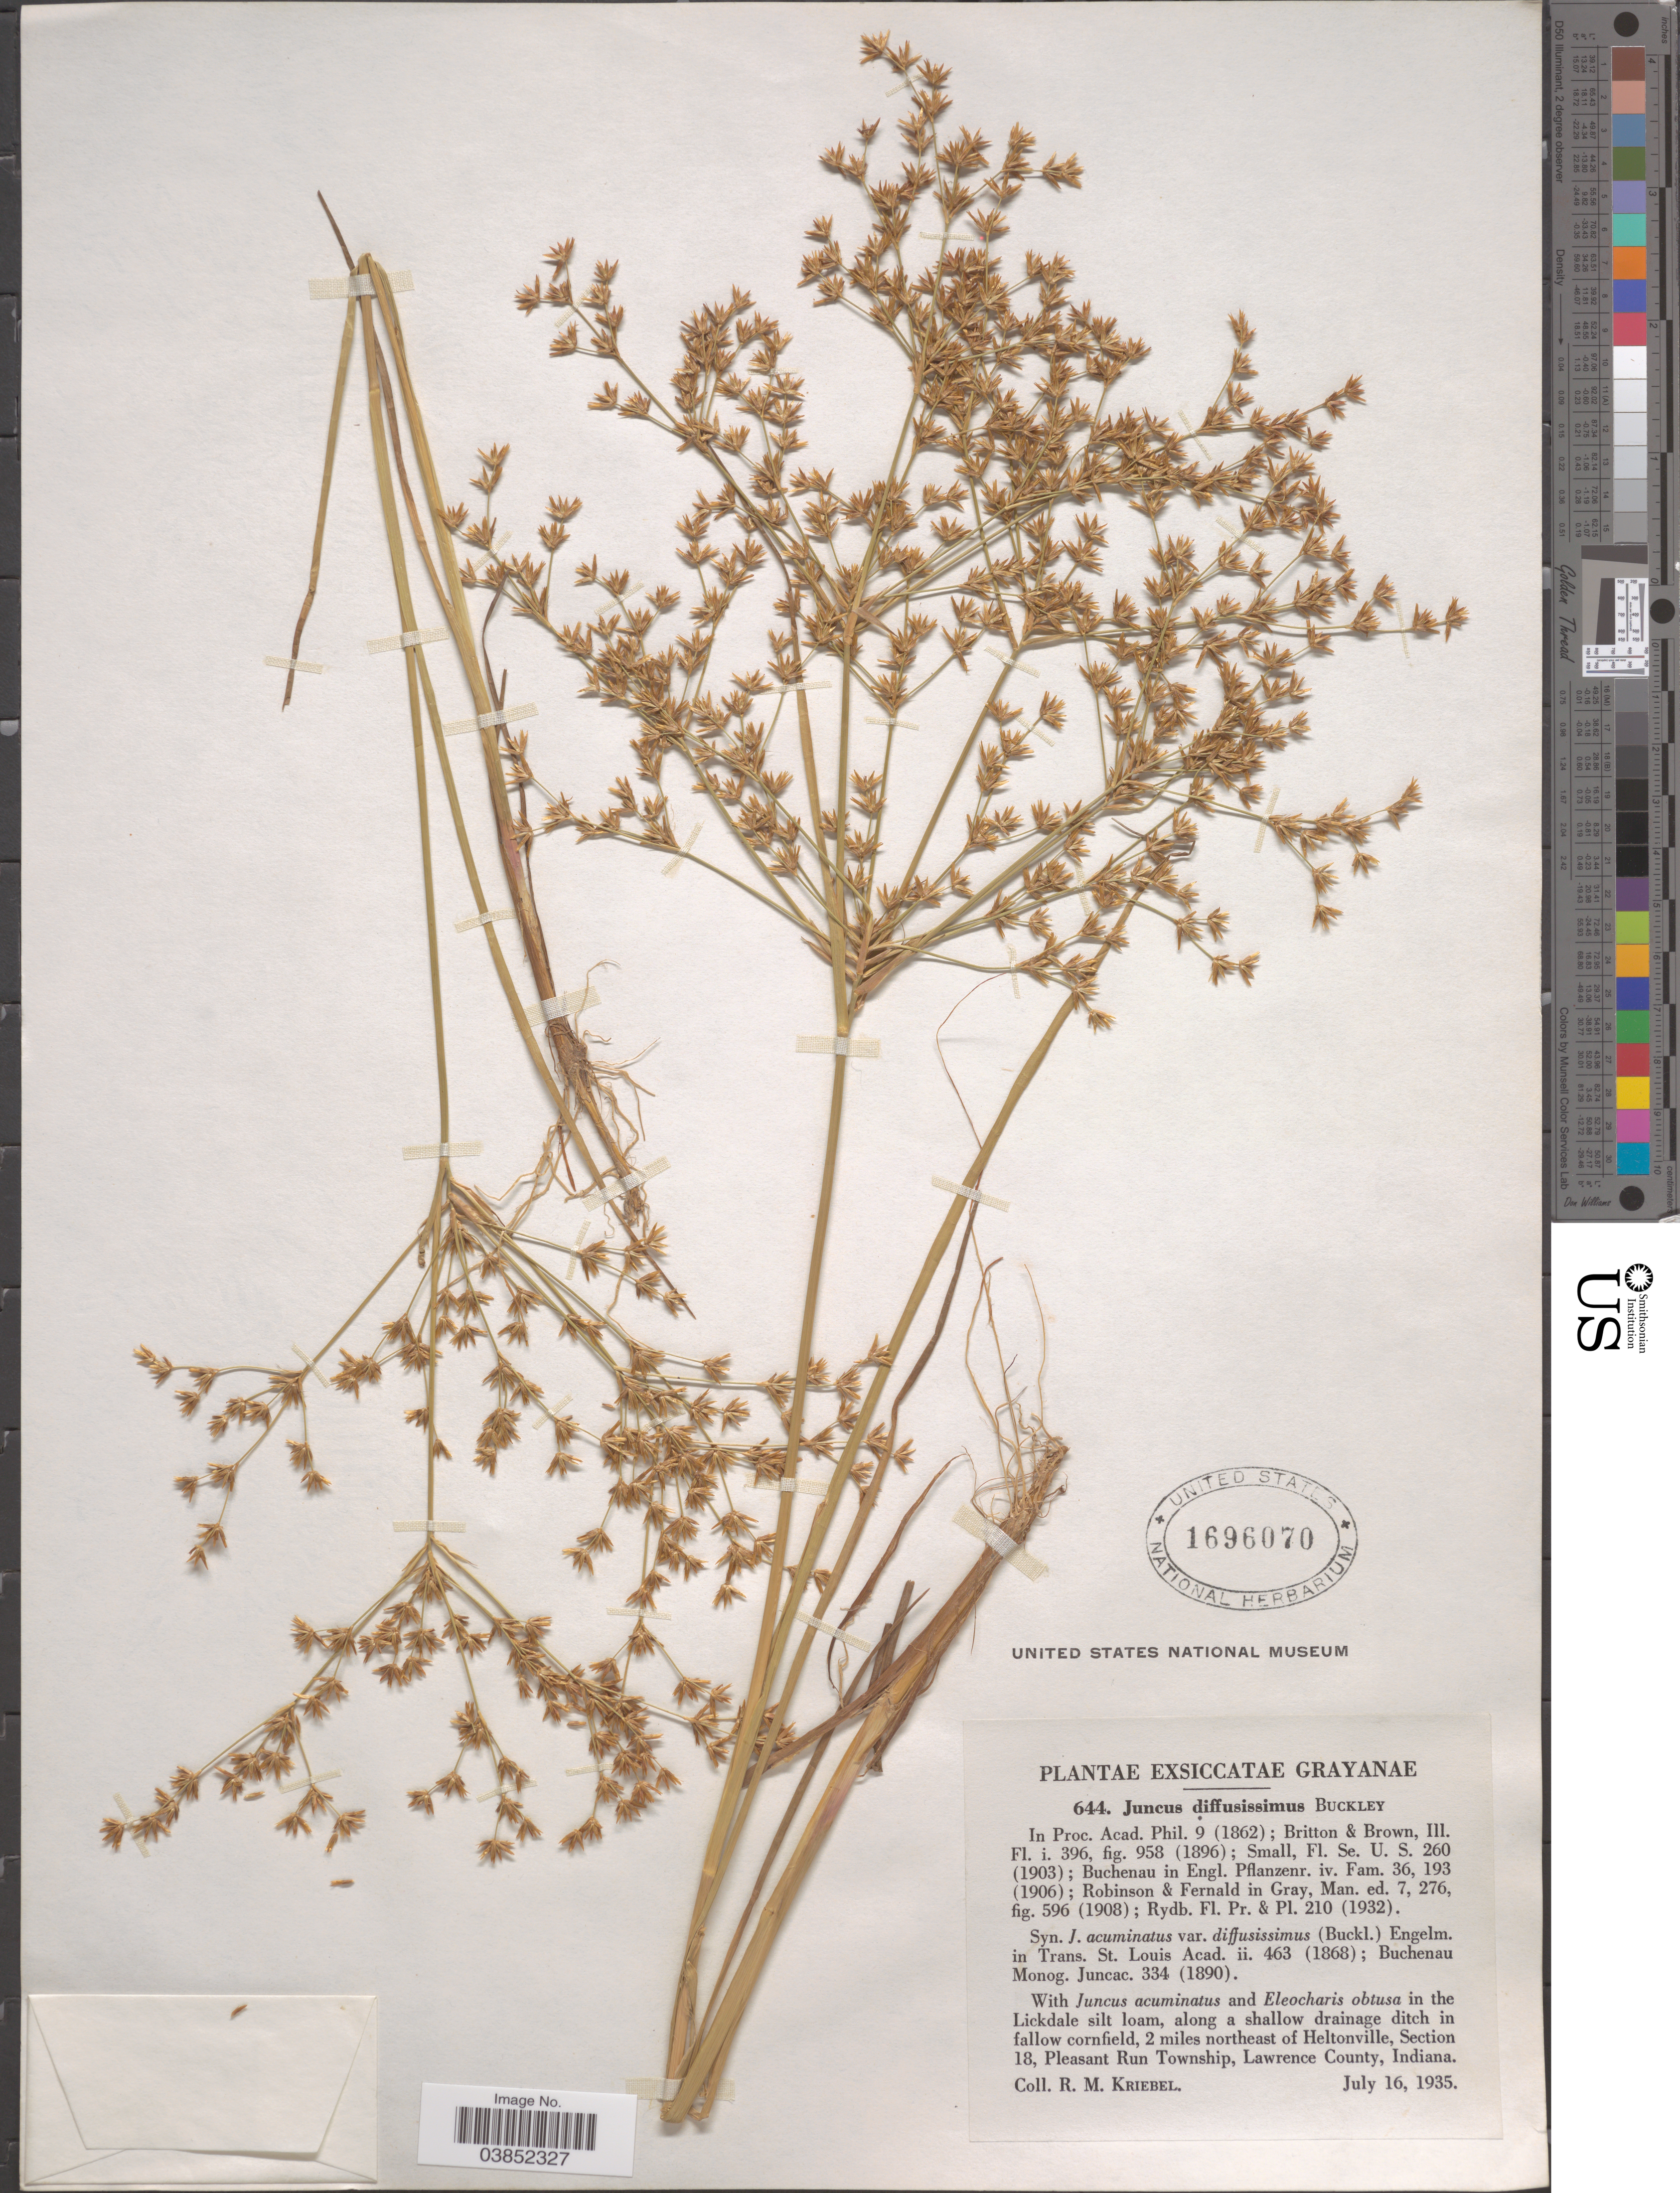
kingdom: Plantae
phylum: Tracheophyta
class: Liliopsida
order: Poales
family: Juncaceae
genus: Juncus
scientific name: Juncus diffusissimus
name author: Buckley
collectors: R. M. Kriebel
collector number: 644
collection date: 1935-07-16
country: United States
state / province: Indiana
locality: Grayanae. In the Lickdale silt loam, along a shallow drainage ditch in fallow cornfield, 2 miles northeast of Heltonville, Section 18, Pleasant Run Township, Lawrence County.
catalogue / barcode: US 1686070